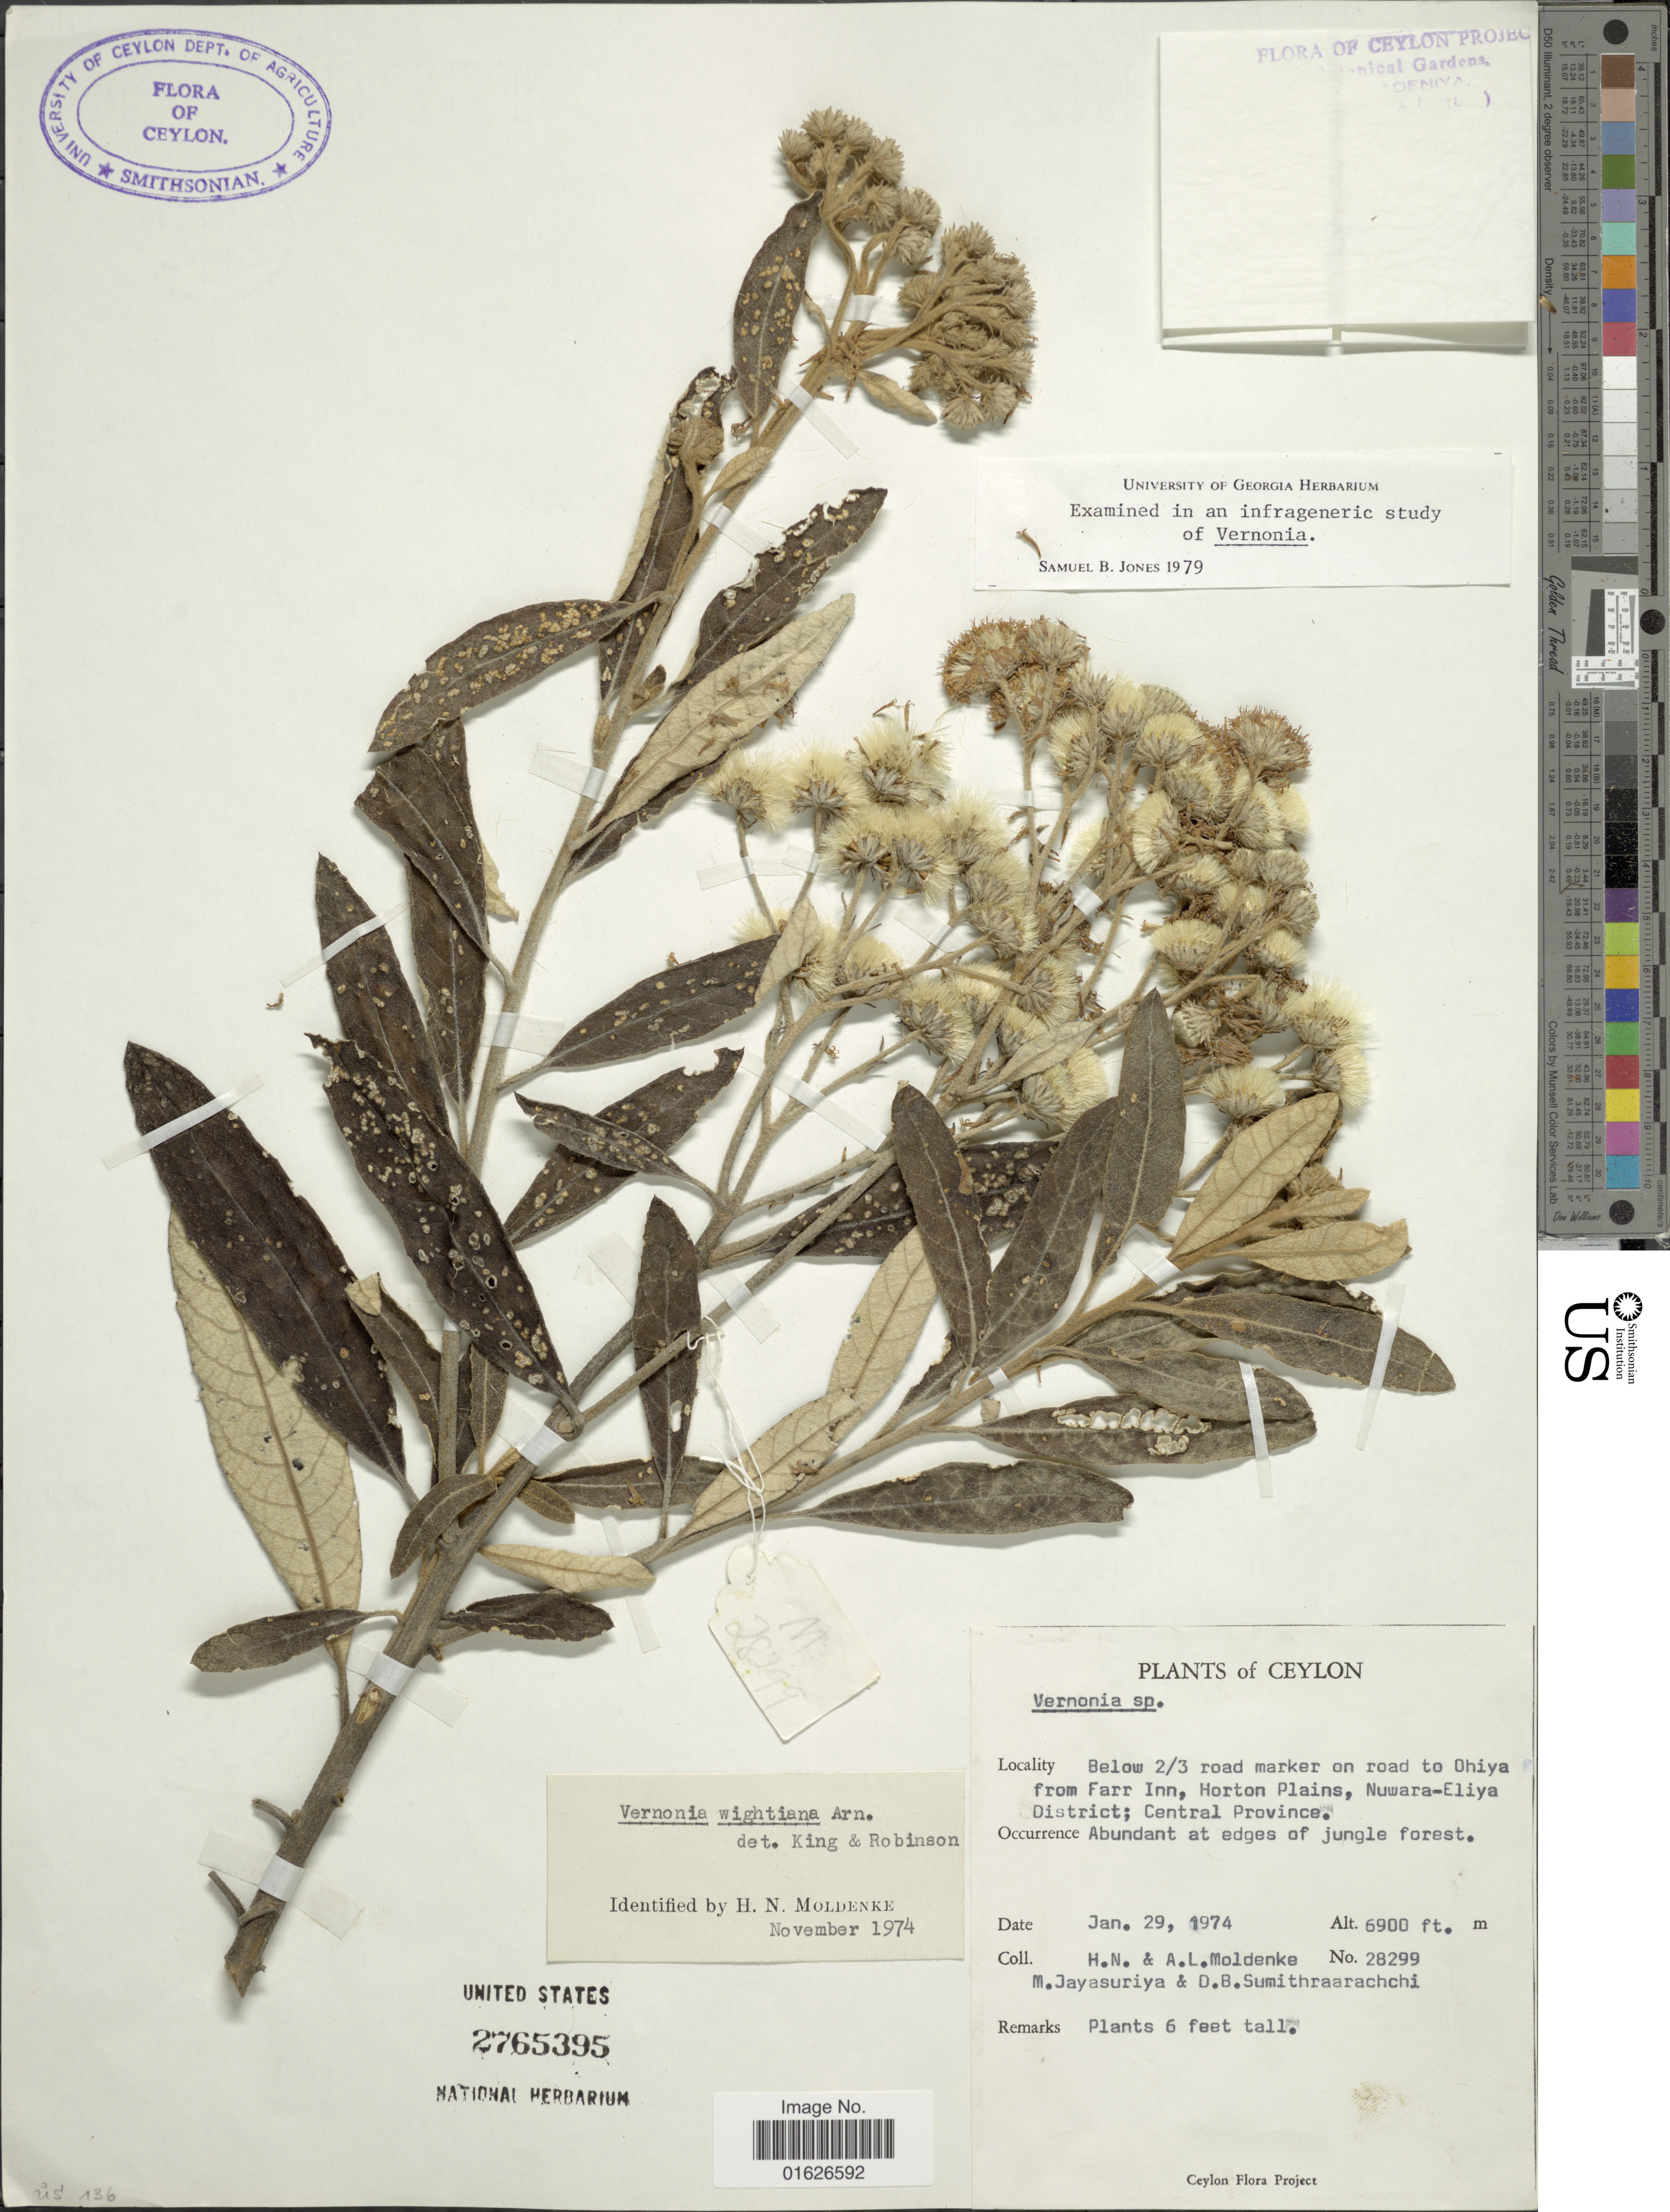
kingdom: Plantae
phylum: Tracheophyta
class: Magnoliopsida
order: Asterales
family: Asteraceae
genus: Uniyala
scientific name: Uniyala wightiana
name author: (Arn.) H. Rob. & Skvarla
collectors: H. N. Moldenke, A. L. Moldenke, M. Jayasuriya & D. B. Sumithraarachchi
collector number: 28299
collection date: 1974-01-29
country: Sri Lanka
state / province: Central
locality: Ceylon, Below 2/3 road marker on road to ohiya from Farr inn, Horton Plains, Nuwara - Eliya District.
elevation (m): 2103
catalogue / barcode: US 2765395